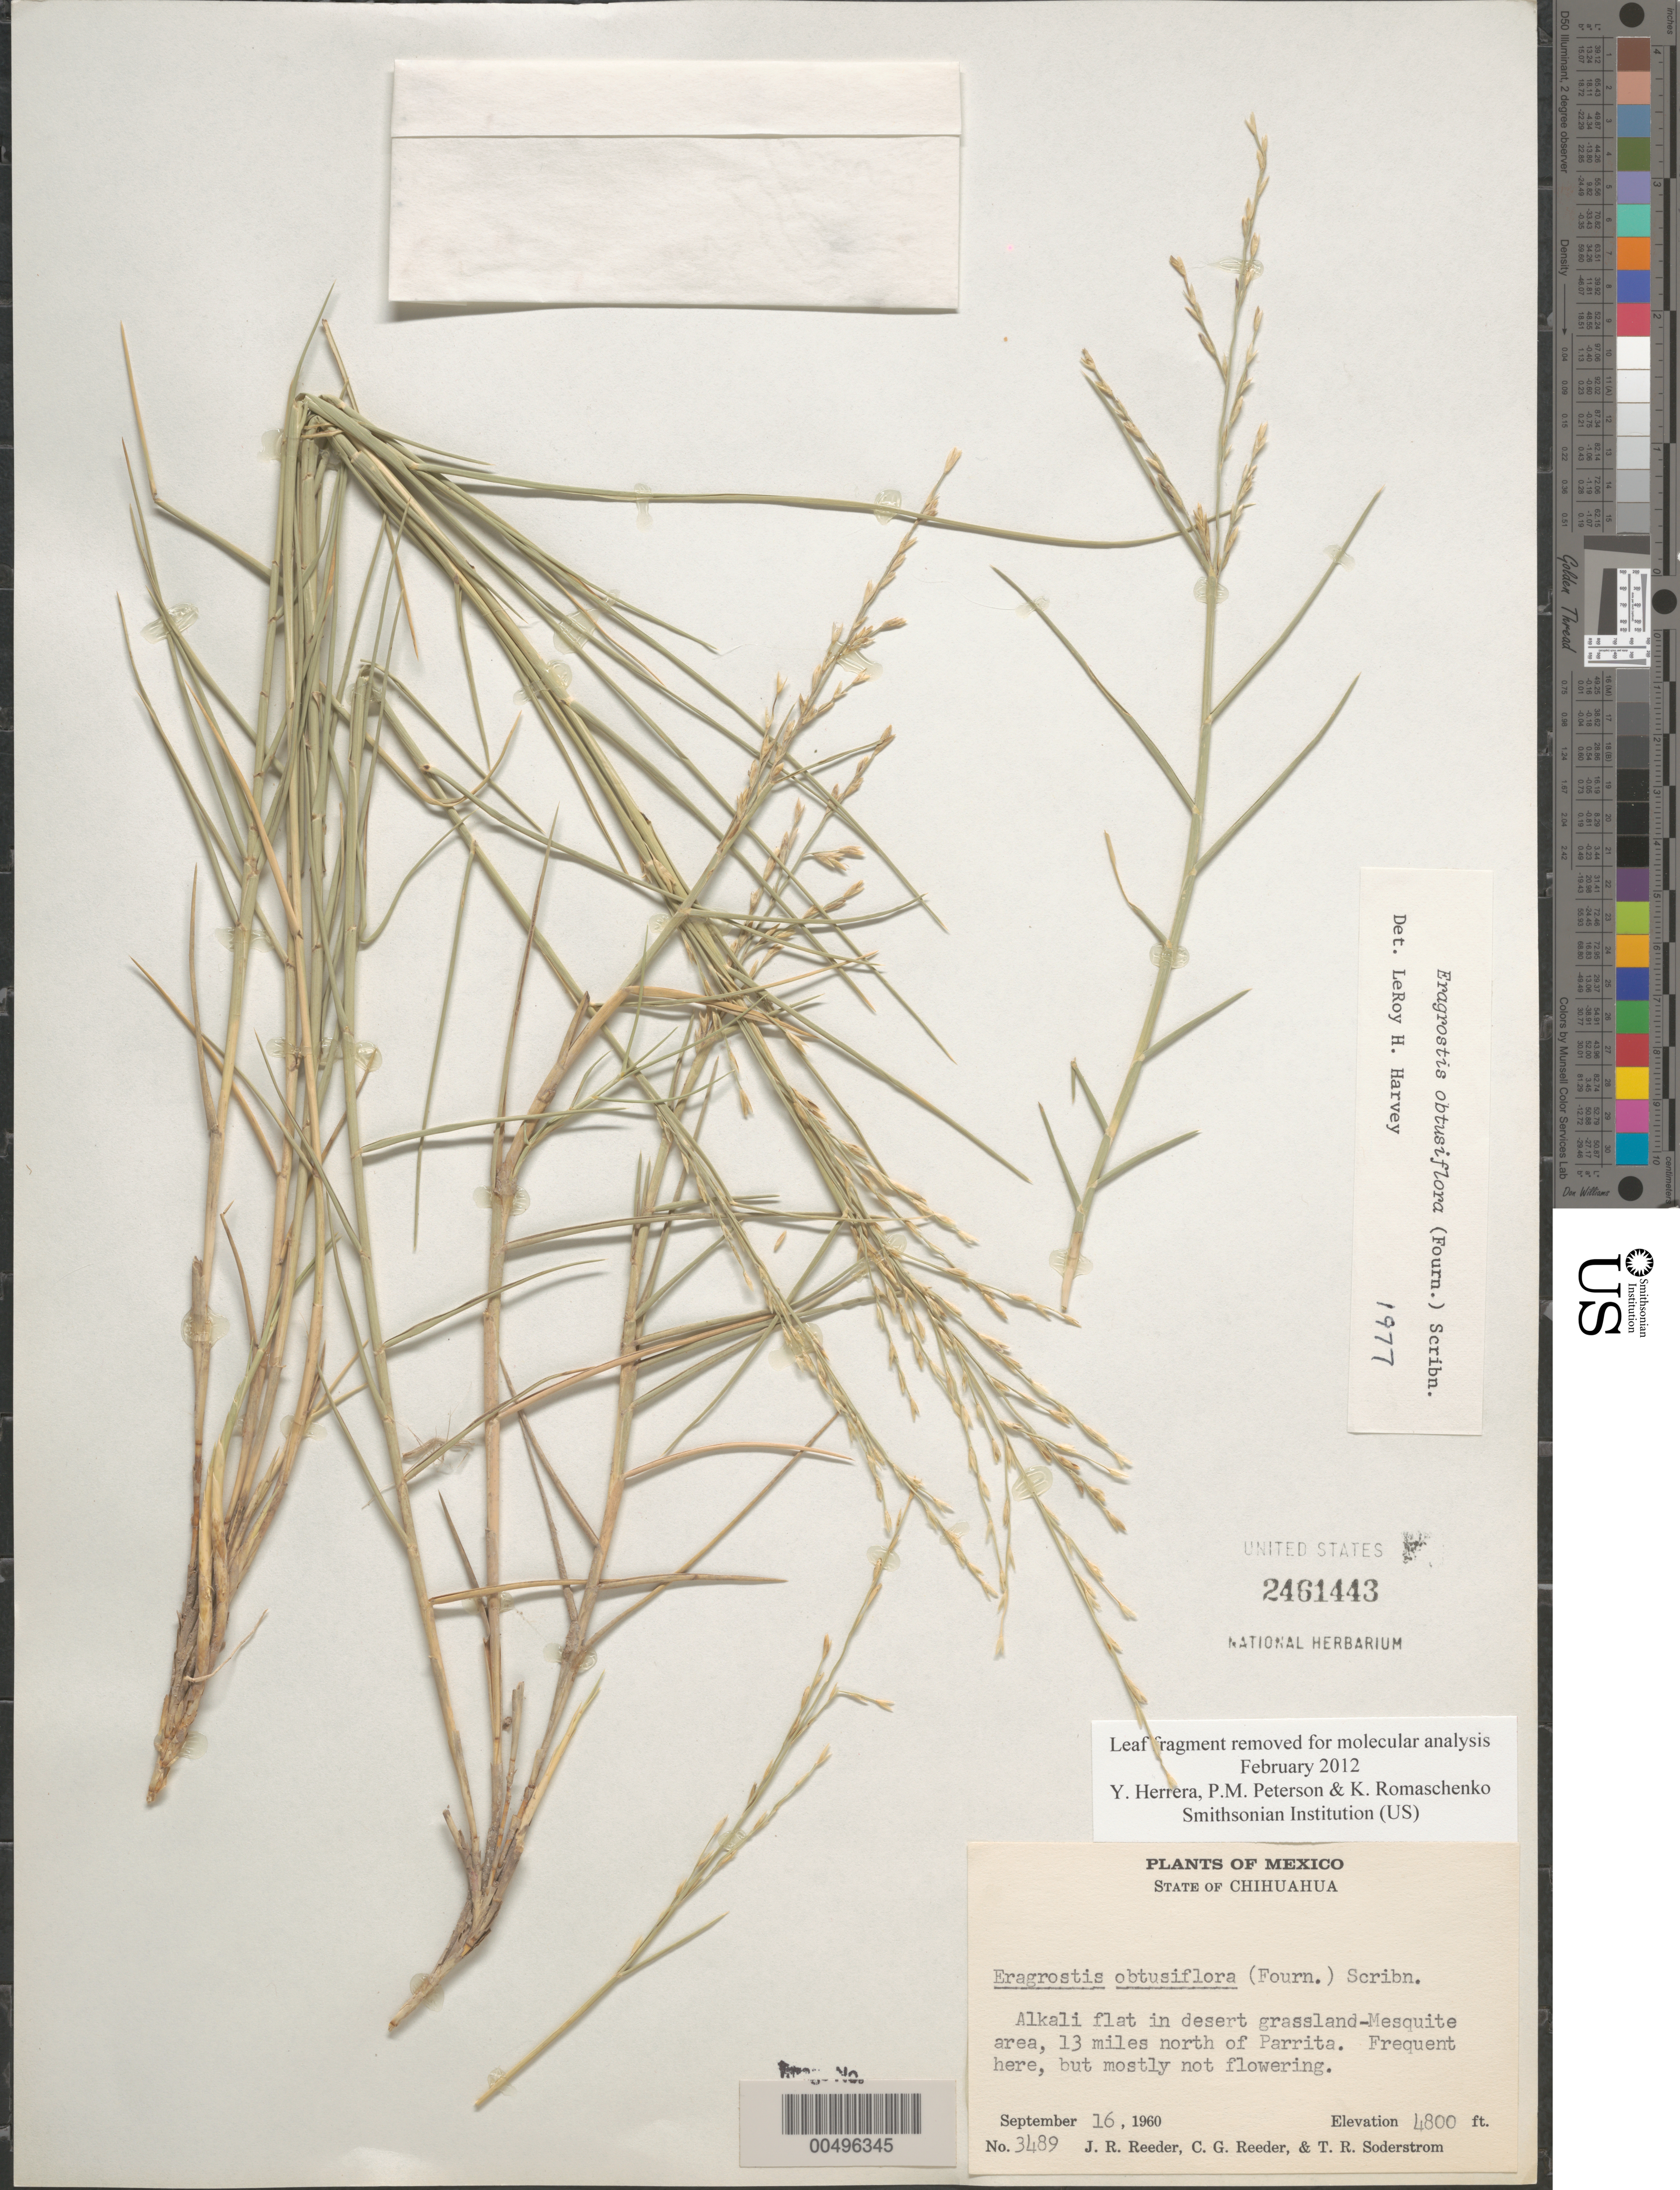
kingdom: Plantae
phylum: Tracheophyta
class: Liliopsida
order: Poales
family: Poaceae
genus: Eragrostis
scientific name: Eragrostis obtusiflora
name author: (E. Fourn.) Scribn.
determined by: Harvey, L. H.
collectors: J. R. Reeder, C. G. Reeder & T. R. Soderstrom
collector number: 3489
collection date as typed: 16 Sep 1960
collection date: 1960-09-16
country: Mexico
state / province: Chihuahua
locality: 13 mi N of Parrita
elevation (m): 1463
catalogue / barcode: US 2461443